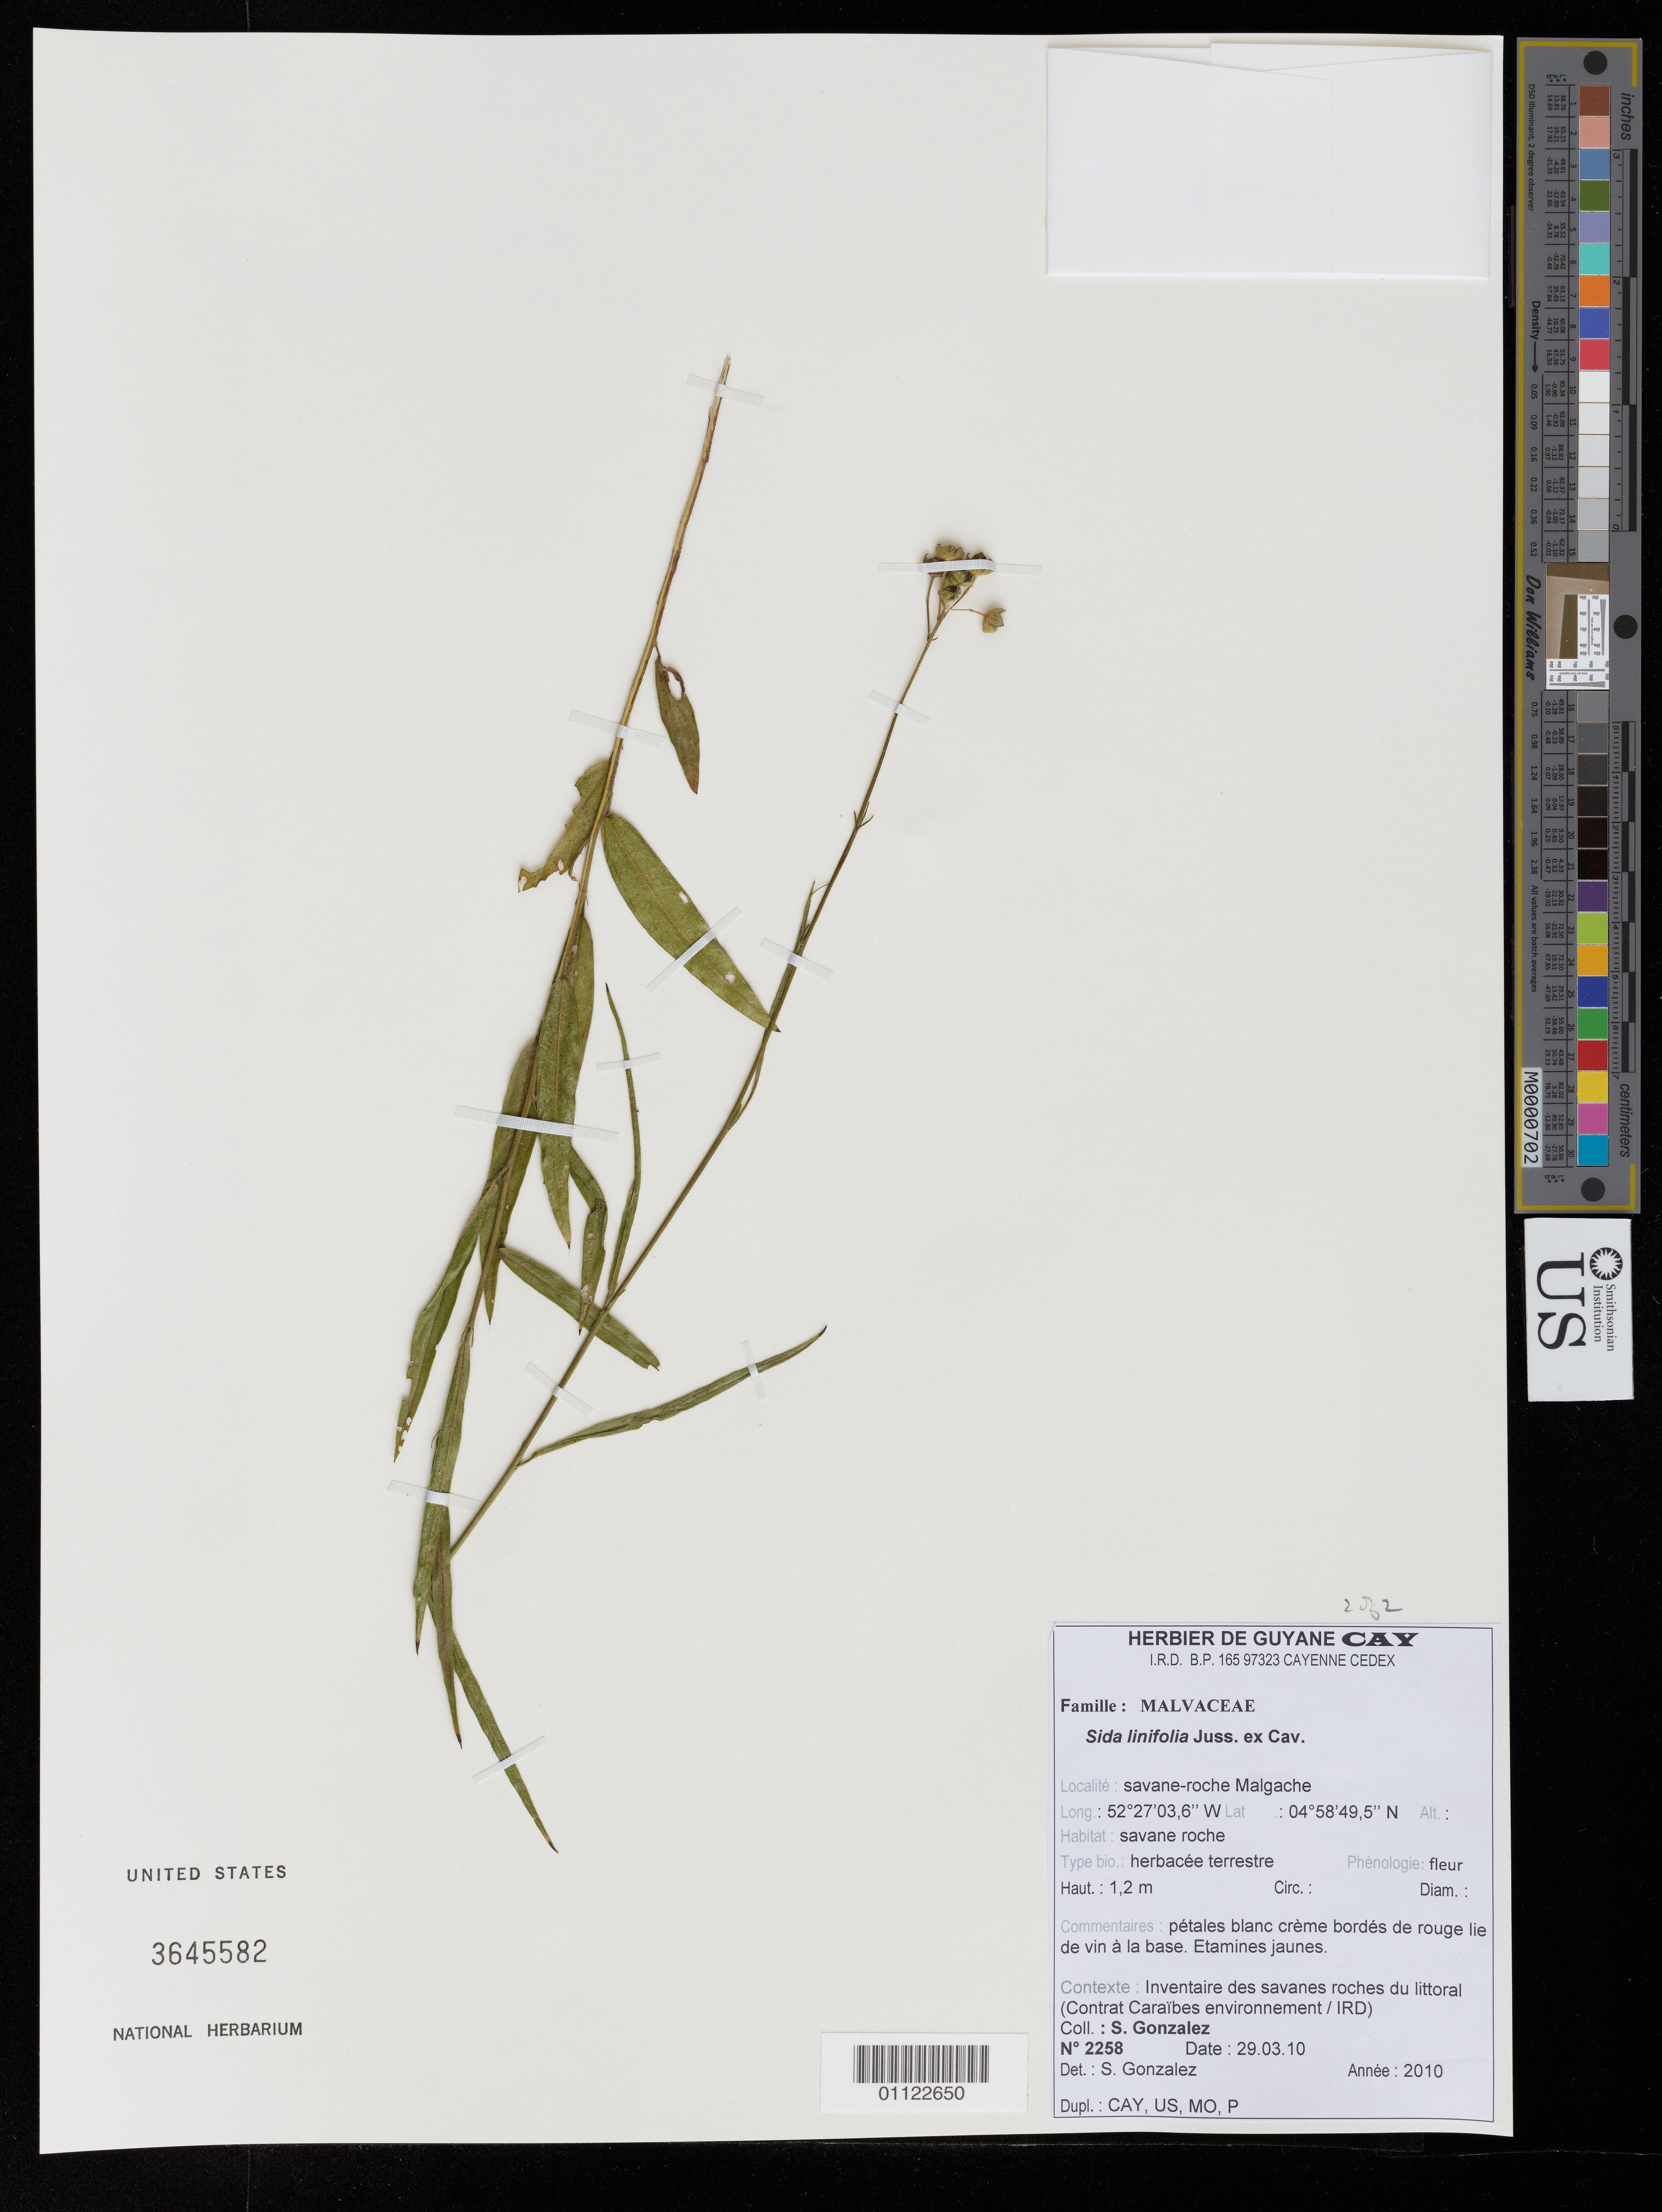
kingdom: Plantae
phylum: Tracheophyta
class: Magnoliopsida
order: Malvales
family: Malvaceae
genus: Sida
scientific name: Sida linifolia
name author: Cav.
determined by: Gonzalez, Sophie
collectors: S. Gonzalez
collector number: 2258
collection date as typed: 29-Mar-10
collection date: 1910-03-29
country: French Guiana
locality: savane-roche Malgache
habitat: savane roche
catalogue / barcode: US 3645582